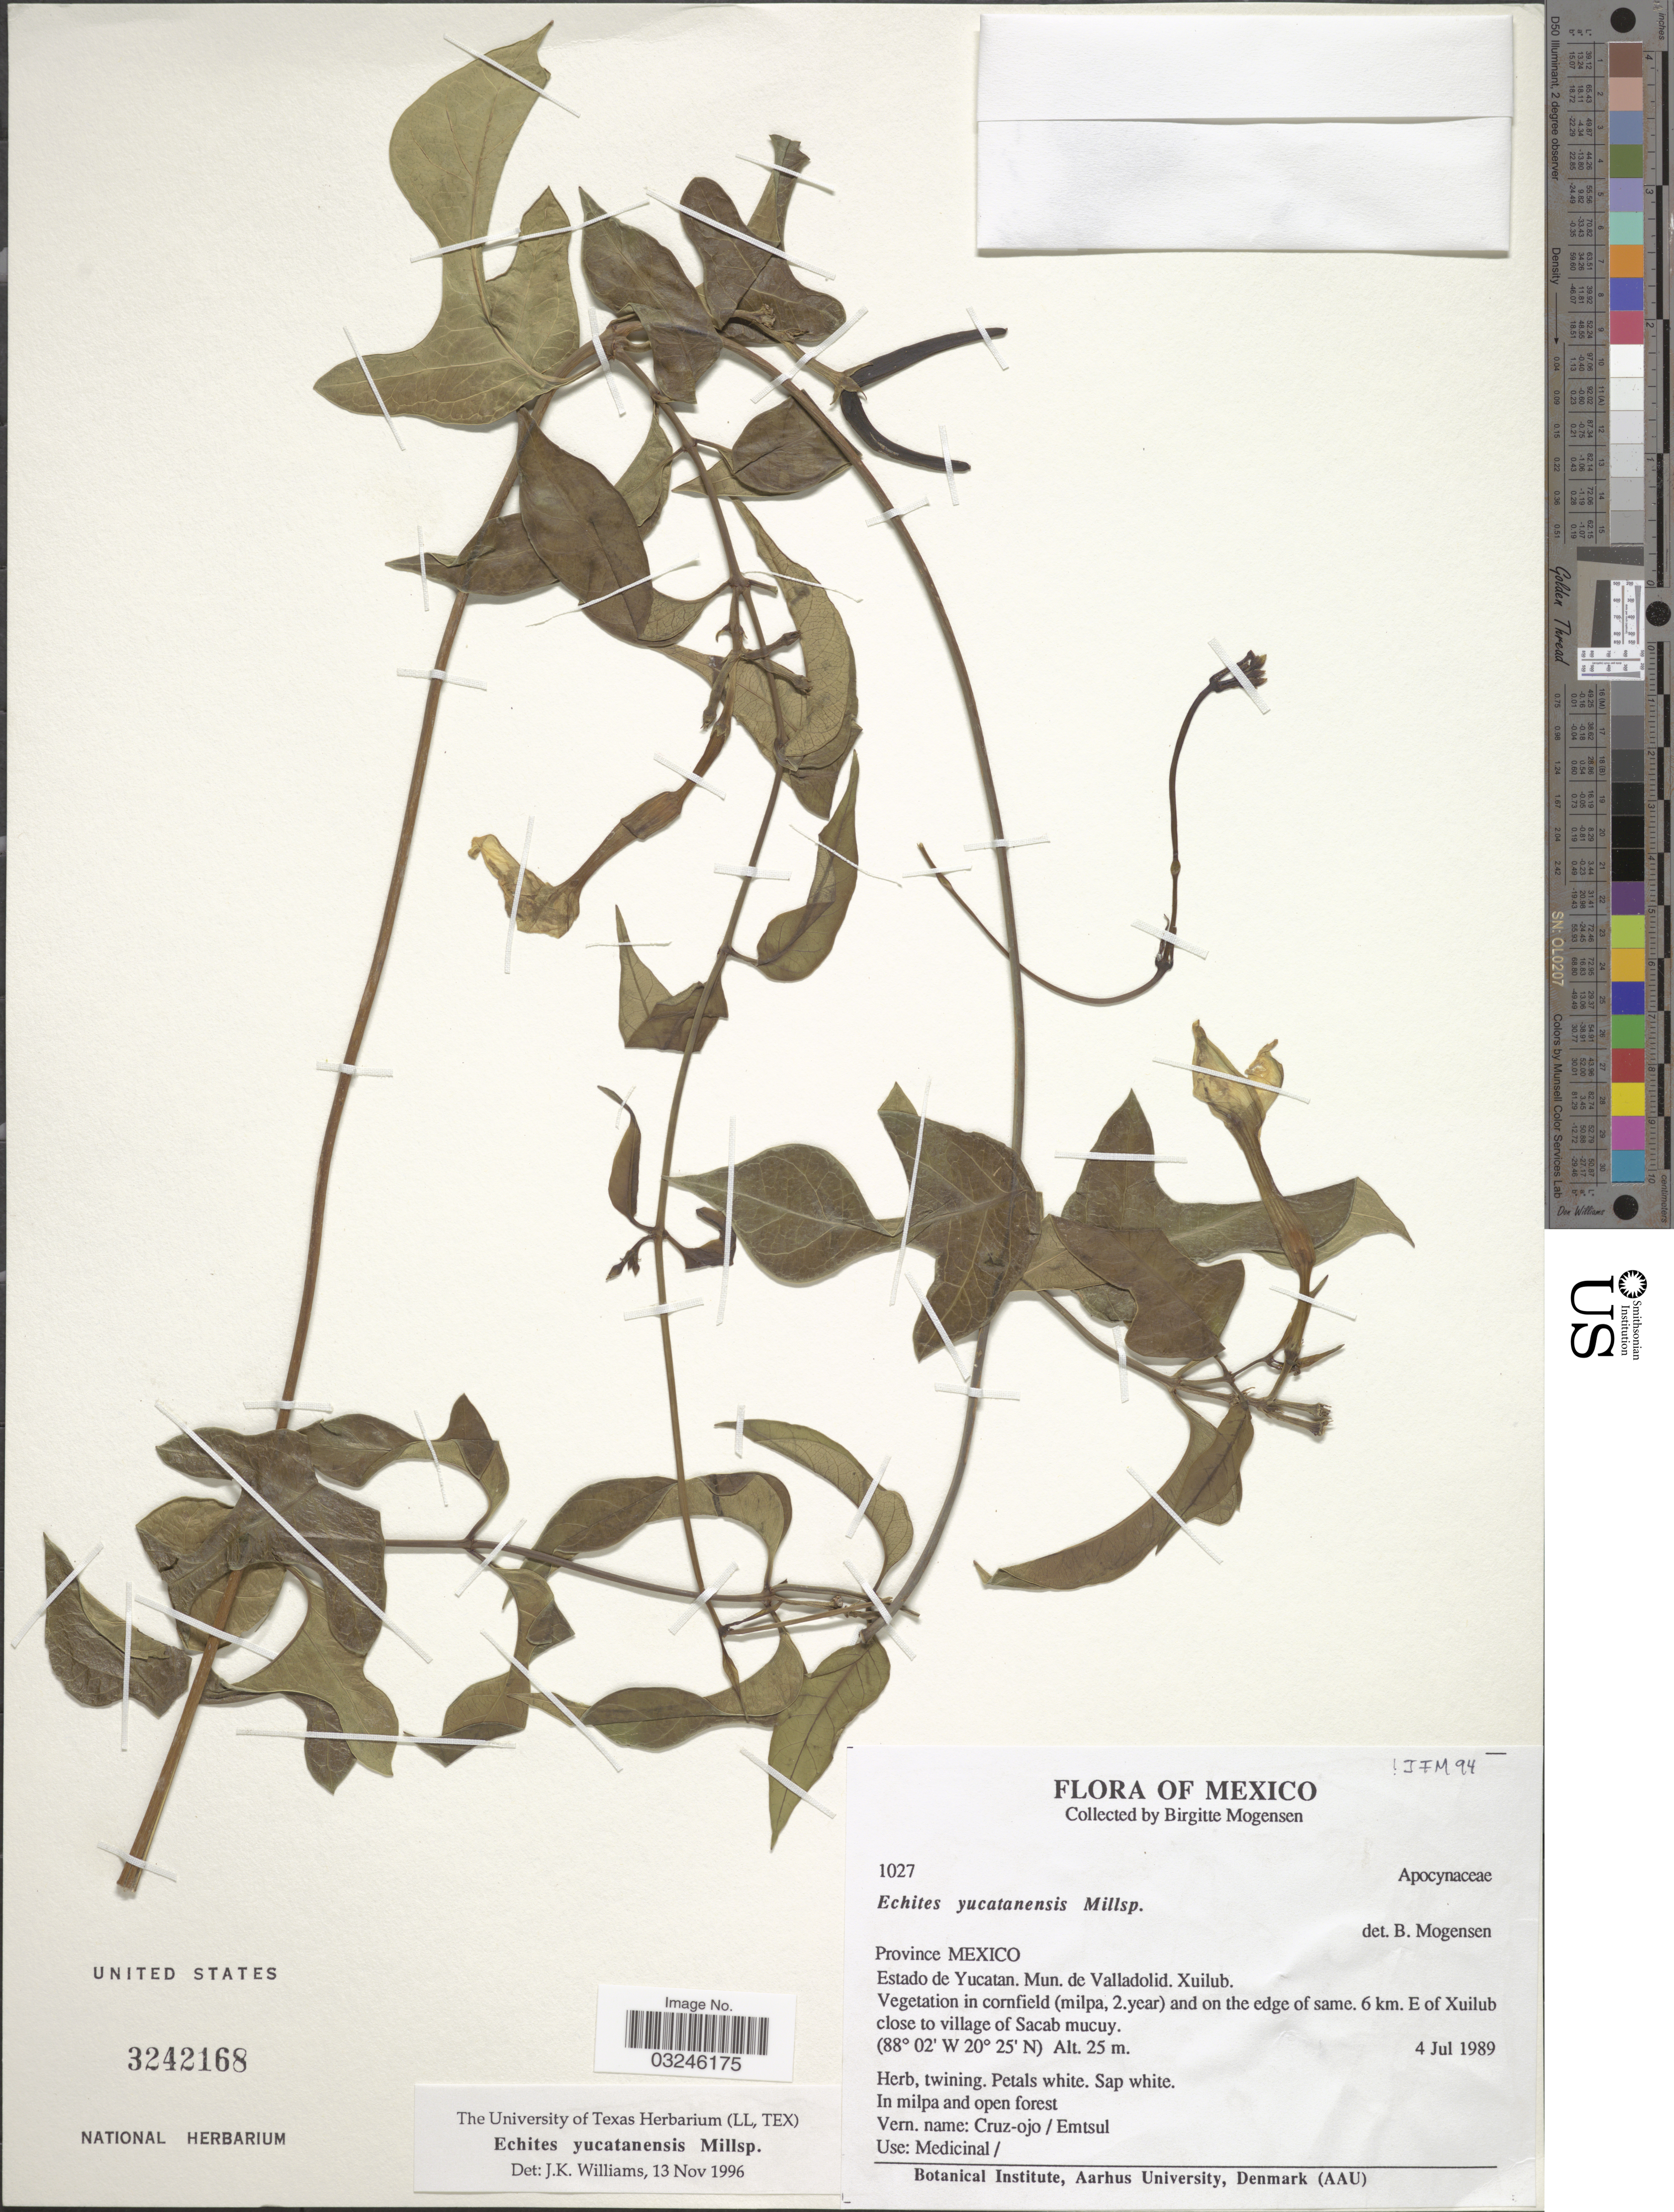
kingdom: Plantae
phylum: Tracheophyta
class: Magnoliopsida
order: Gentianales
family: Apocynaceae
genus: Echites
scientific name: Echites yucatanensis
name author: Millsp. ex Standl.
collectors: B. Mogensen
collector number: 1027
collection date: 1989-07-04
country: Mexico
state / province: México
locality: Estado do Yucatan. Mun. de Valladolid. Xuilub. 6 km. E of Xuilub close to village of Sacab mucuy.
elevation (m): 25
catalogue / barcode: US 3242168